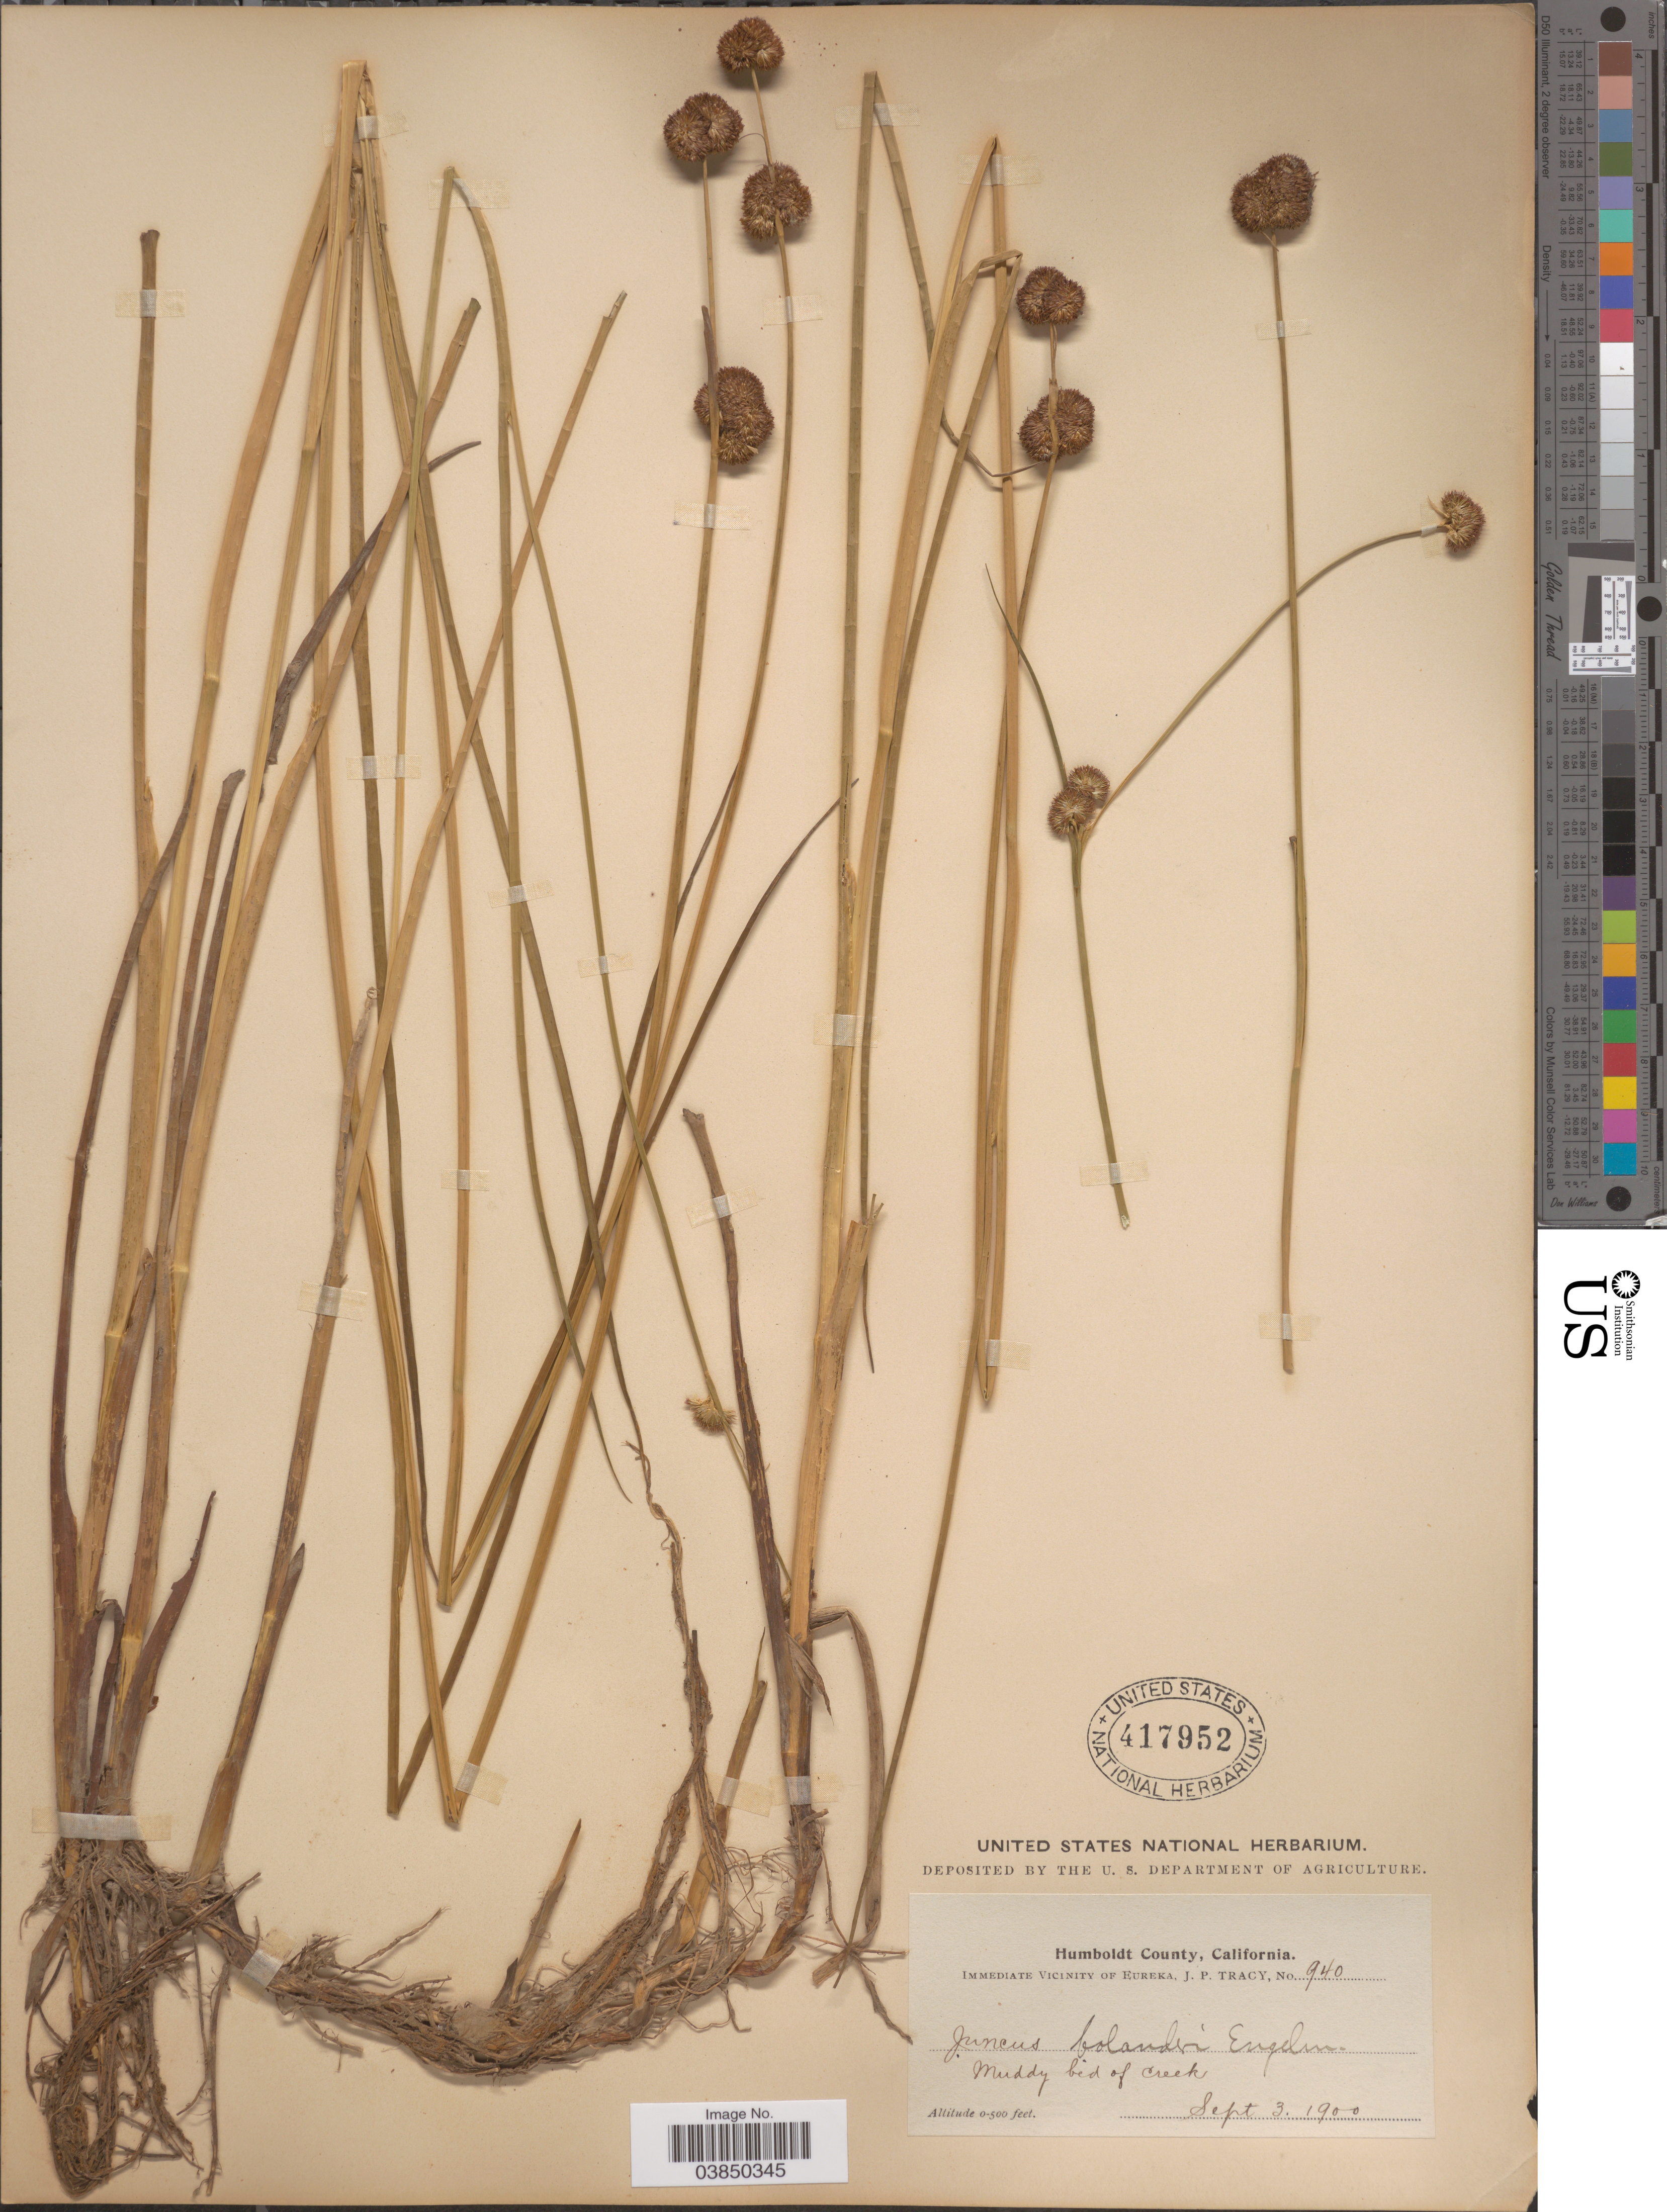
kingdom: Plantae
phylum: Tracheophyta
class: Liliopsida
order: Poales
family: Juncaceae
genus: Juncus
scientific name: Juncus bolanderi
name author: Engelm.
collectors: J. Tracy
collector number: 940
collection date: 1900-09-03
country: United States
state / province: California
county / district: Humboldt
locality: Humboldt County. Immediate vicinity of Eureka. Muddy bed of Creek.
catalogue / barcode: US 417952